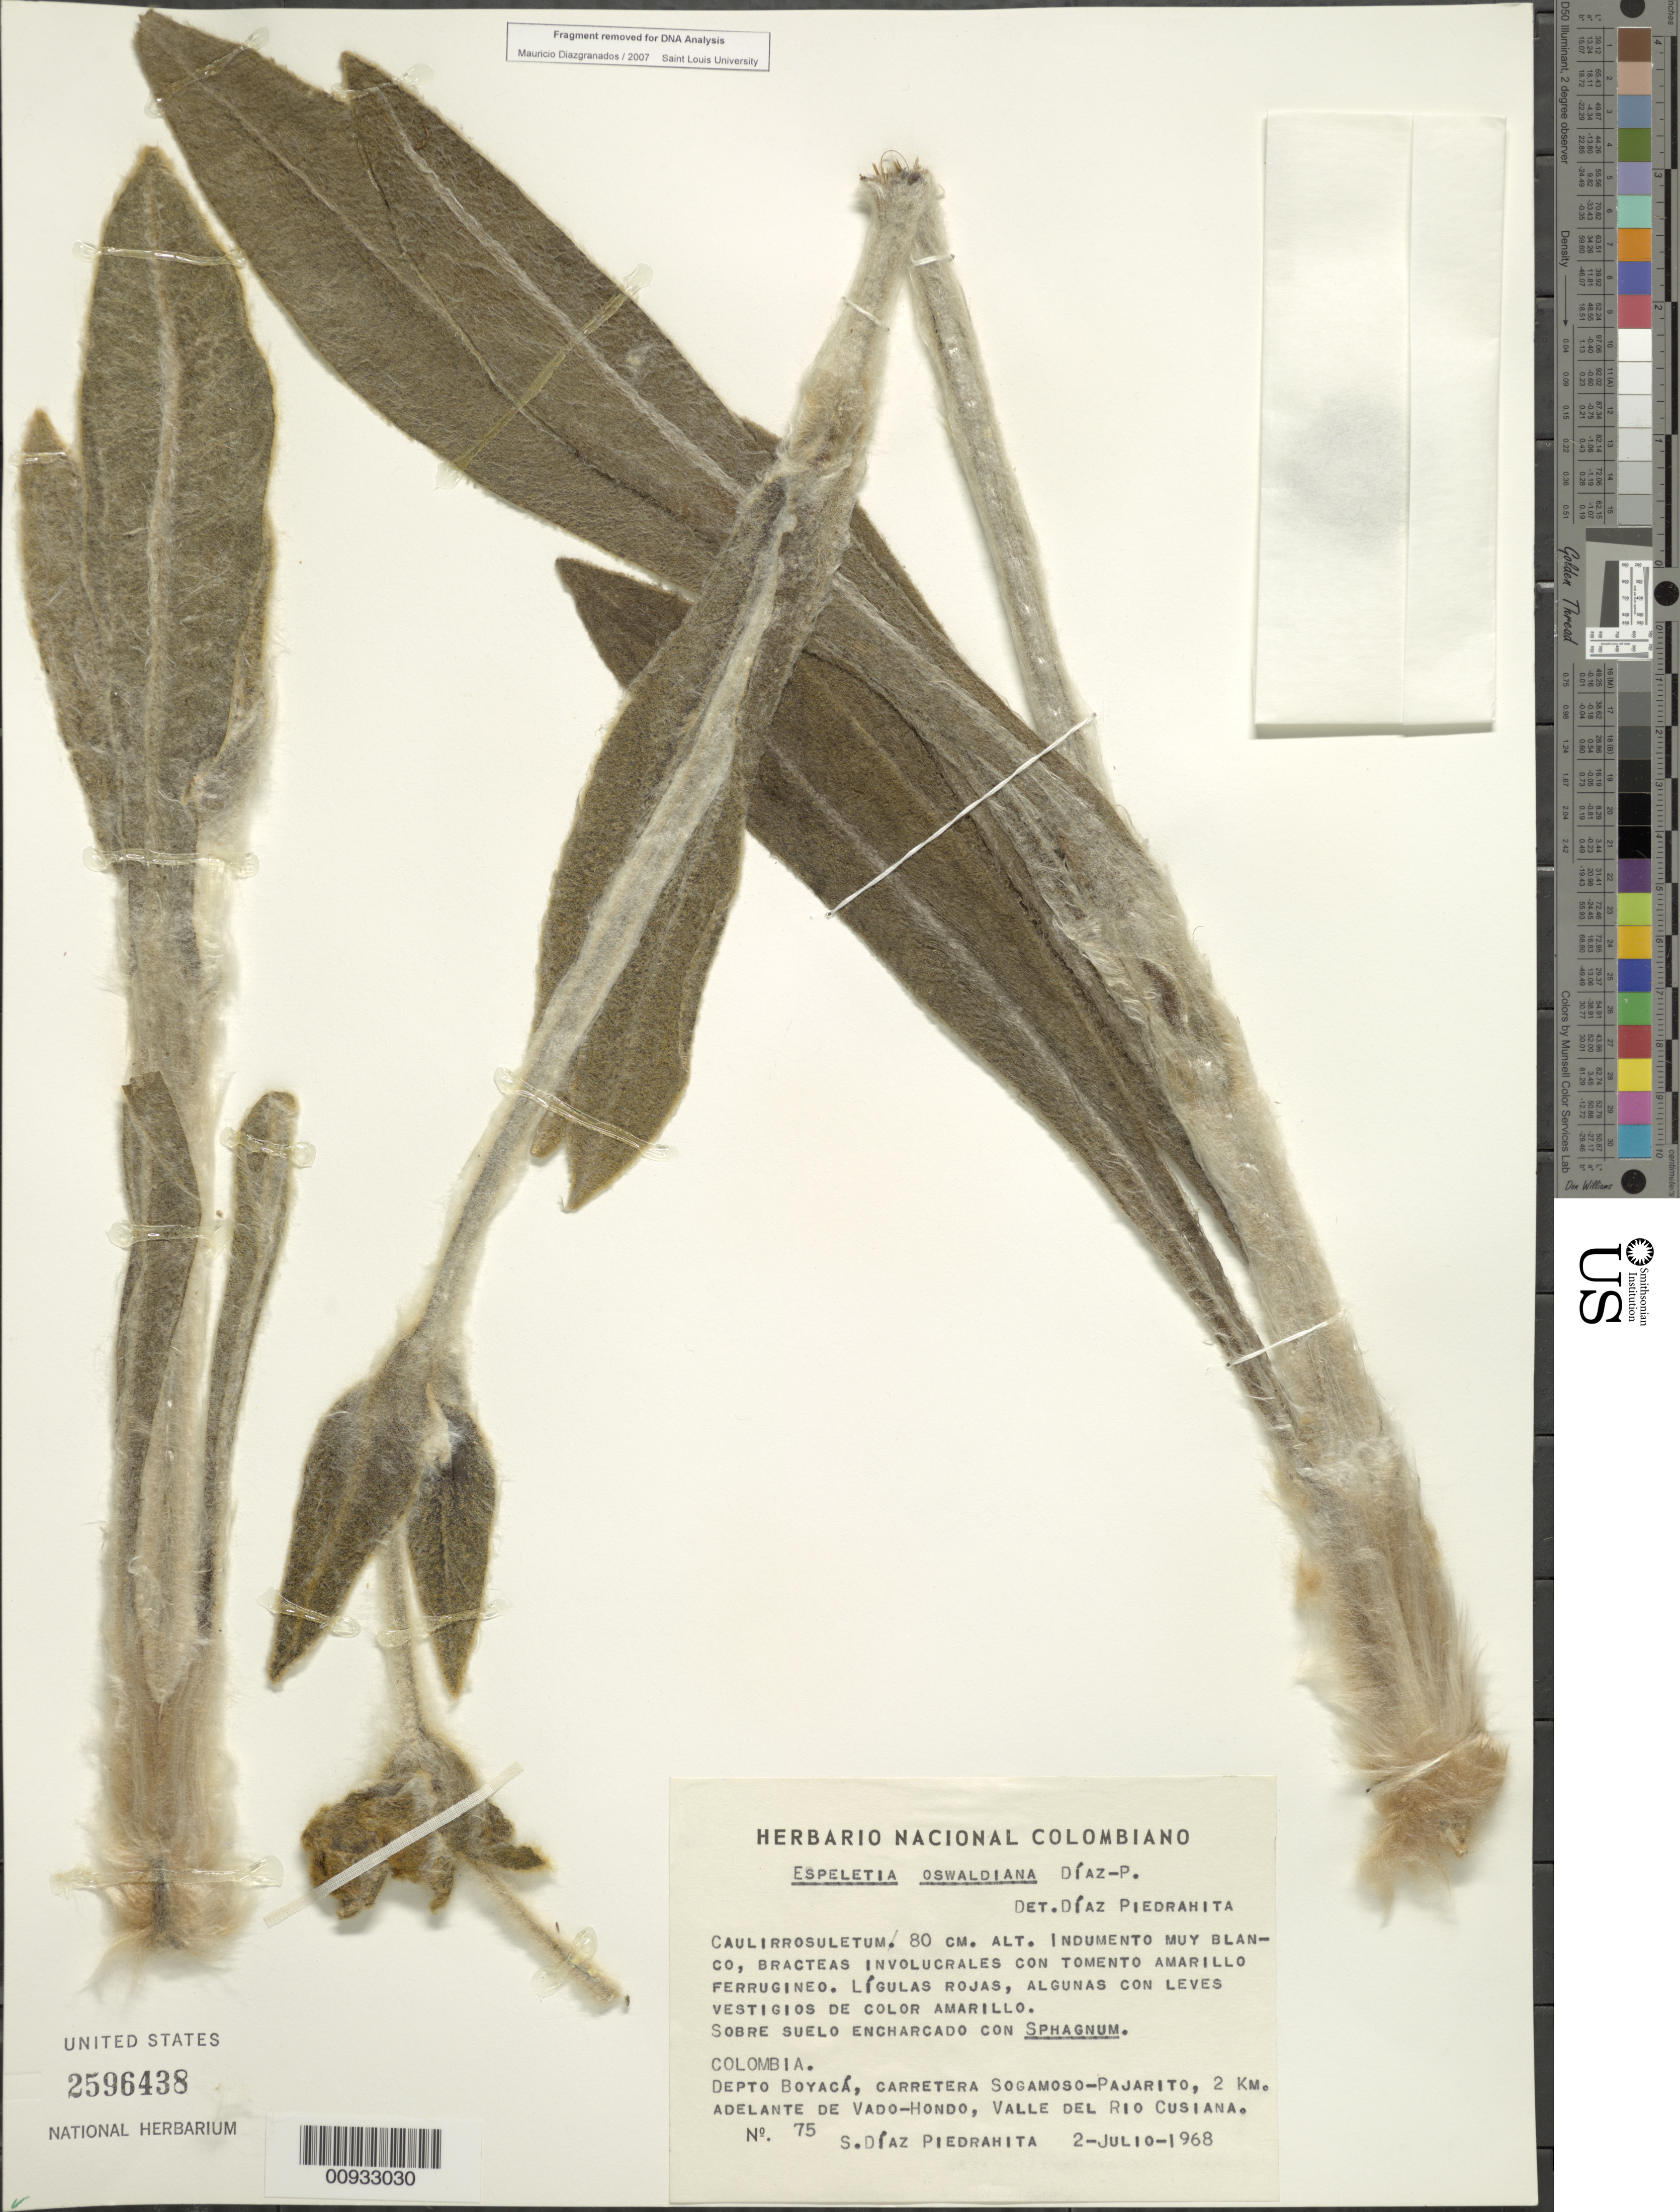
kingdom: Plantae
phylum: Tracheophyta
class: Magnoliopsida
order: Asterales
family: Asteraceae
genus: Espeletia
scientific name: Espeletia oswaldiana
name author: S. Díaz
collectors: S. Díaz Píedrahíta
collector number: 75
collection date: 1968-07-02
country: Colombia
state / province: Boyacá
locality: Carretera Sogamoso-Pajarito, 2 km adelante de Vado-Hondo, Valle del Rio Cusiana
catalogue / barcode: US 2596438